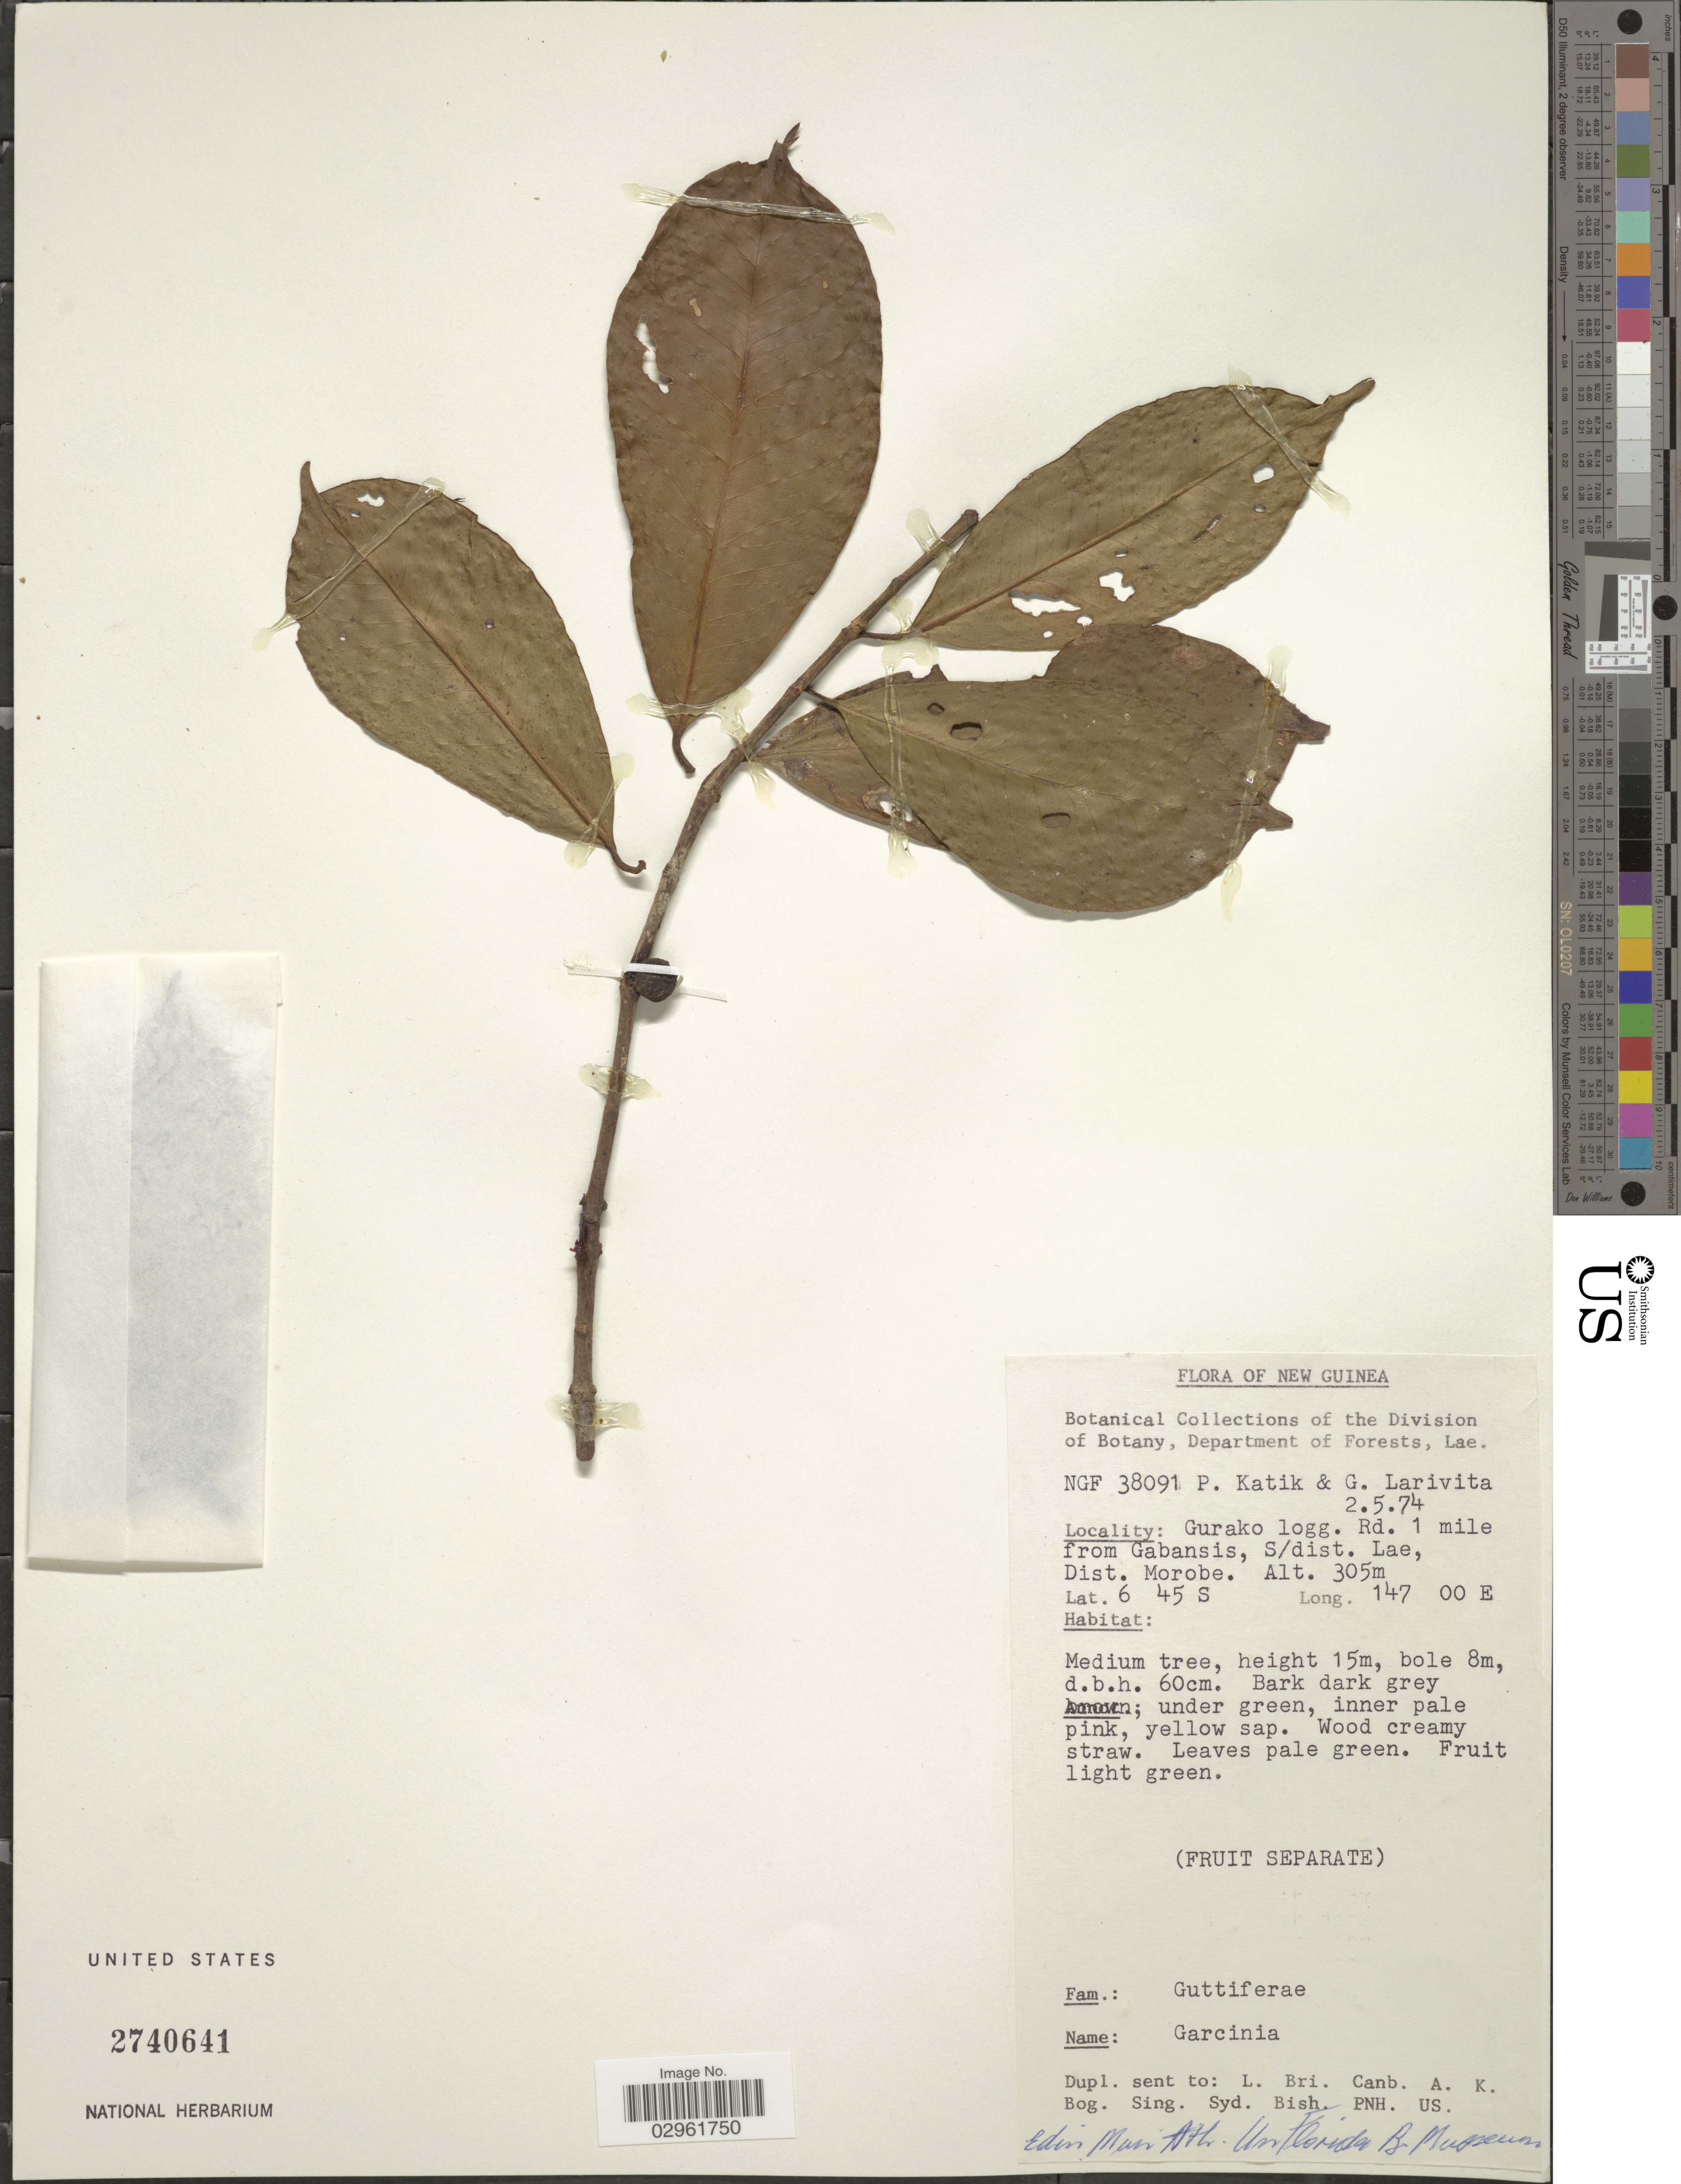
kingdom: Plantae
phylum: Tracheophyta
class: Magnoliopsida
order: Malpighiales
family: Clusiaceae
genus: Garcinia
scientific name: Garcinia sp.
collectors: P. Katik & G. Larivita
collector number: NGF 38091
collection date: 1974-05-02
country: Papua New Guinea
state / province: Morobe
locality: Gurako logg. Rd. 1 mile from Gabansis, S/dist. Lae, Dist. Morobe.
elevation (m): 305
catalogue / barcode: US 2740641